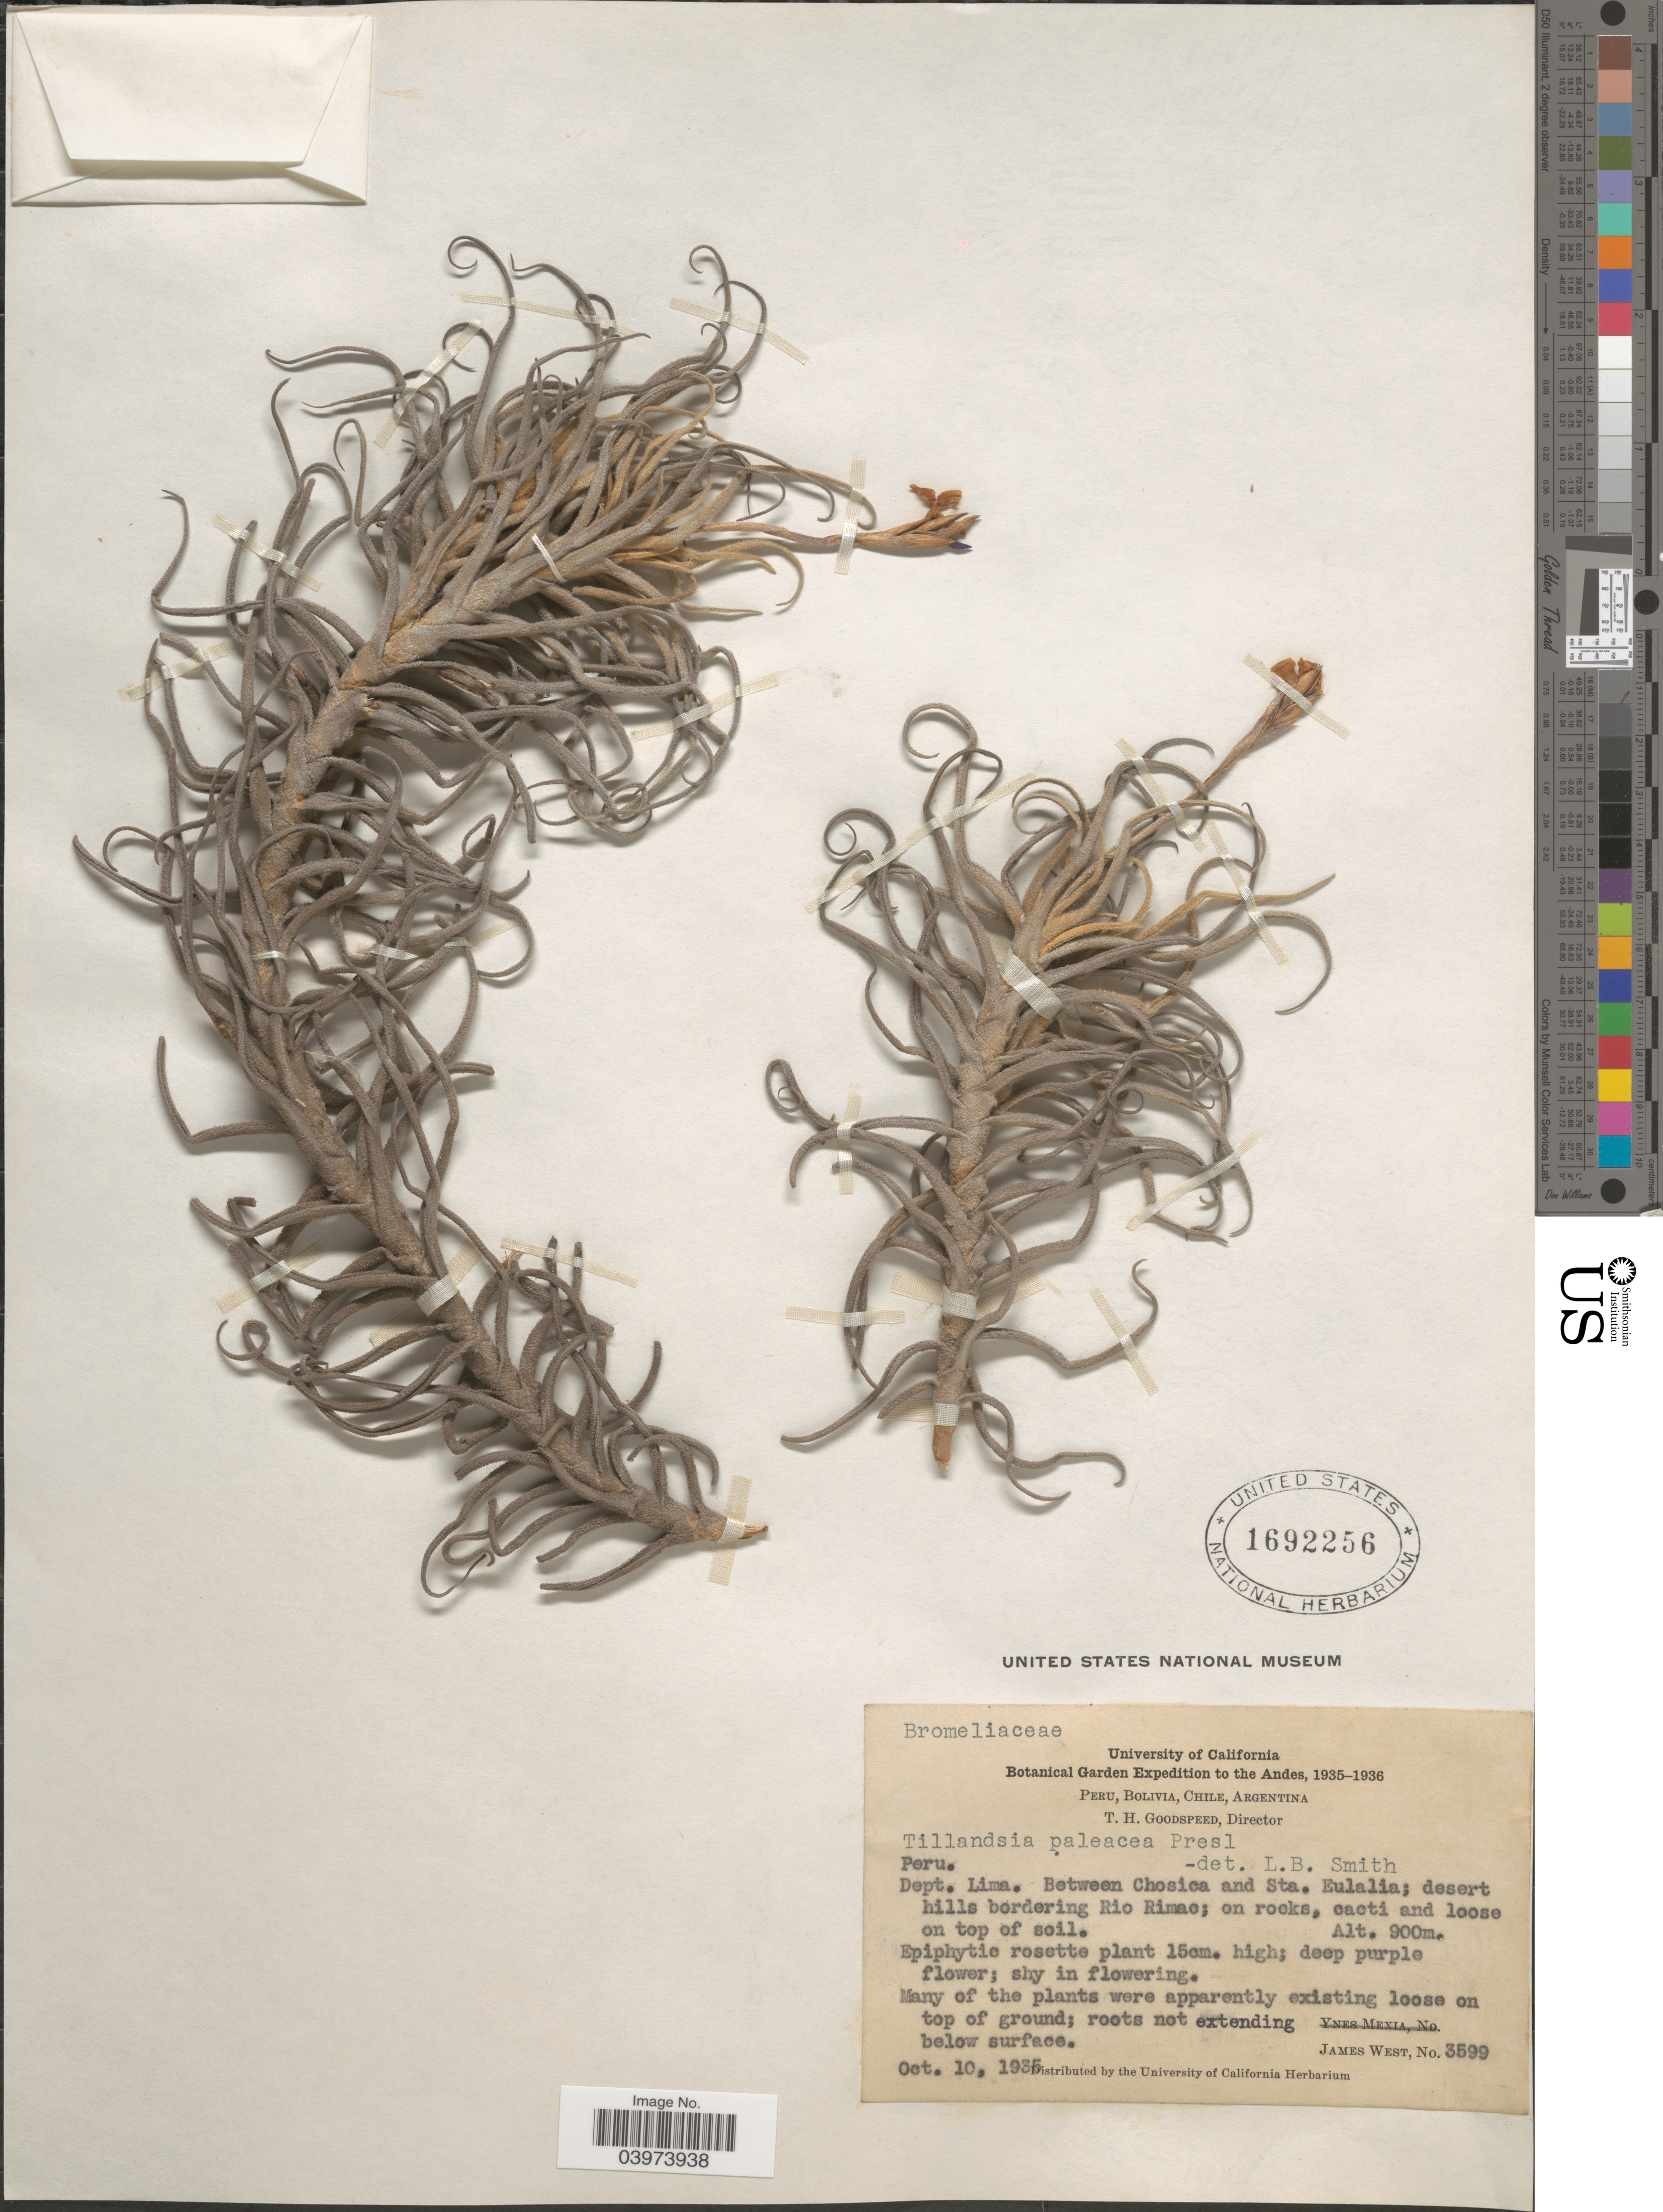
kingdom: Plantae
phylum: Tracheophyta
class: Liliopsida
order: Poales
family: Bromeliaceae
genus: Tillandsia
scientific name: Tillandsia paleacea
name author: C. Presl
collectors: J. West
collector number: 3599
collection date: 1935-10-10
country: Peru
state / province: Lima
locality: Botanical Garden Expedition to the Andes, 1935-1936. Dept. Lima. Between Chosica and Sta. Eulalia; desert hills bordering Rio Rimac; on rocks, cacti and loose on top of soil.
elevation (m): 900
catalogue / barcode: US 1692256